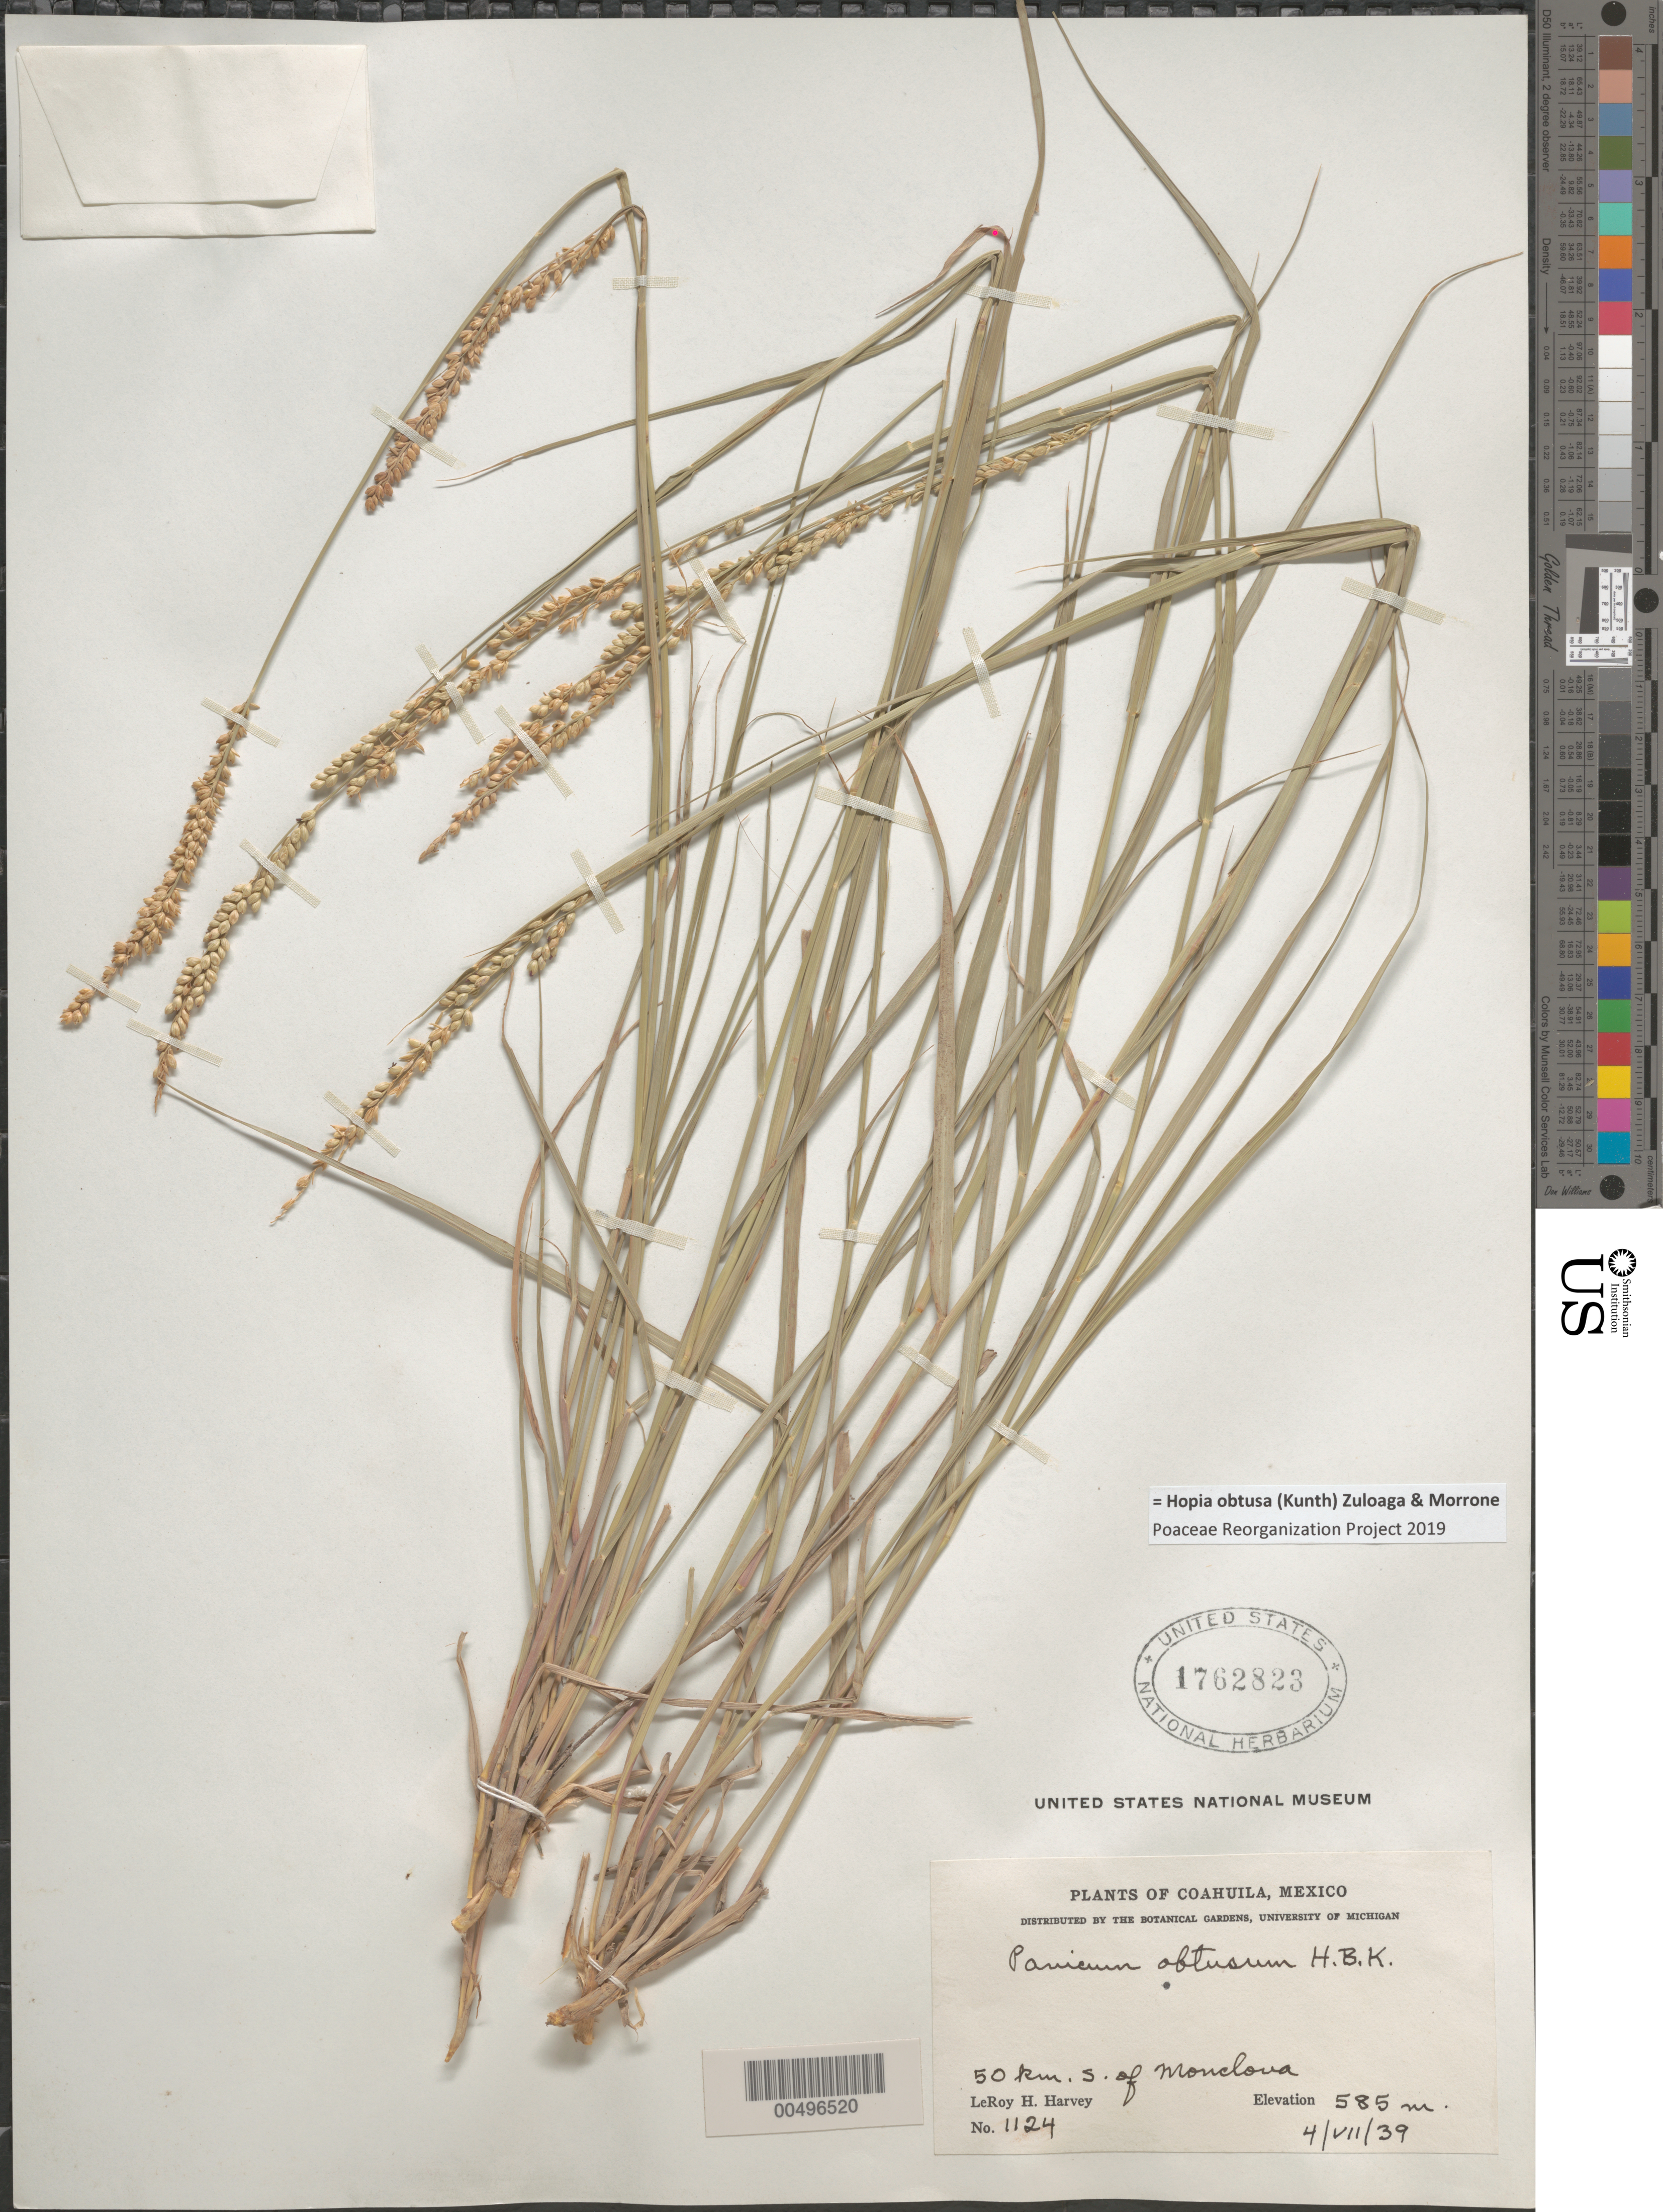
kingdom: Plantae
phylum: Tracheophyta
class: Liliopsida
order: Poales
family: Poaceae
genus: Panicum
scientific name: Panicum obtusum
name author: Kunth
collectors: L. H. Harvey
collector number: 1124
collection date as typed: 4 Jul 1939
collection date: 1939-07-04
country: Mexico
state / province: Coahuila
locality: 50 km S of Monclova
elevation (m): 585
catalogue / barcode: US 1762823